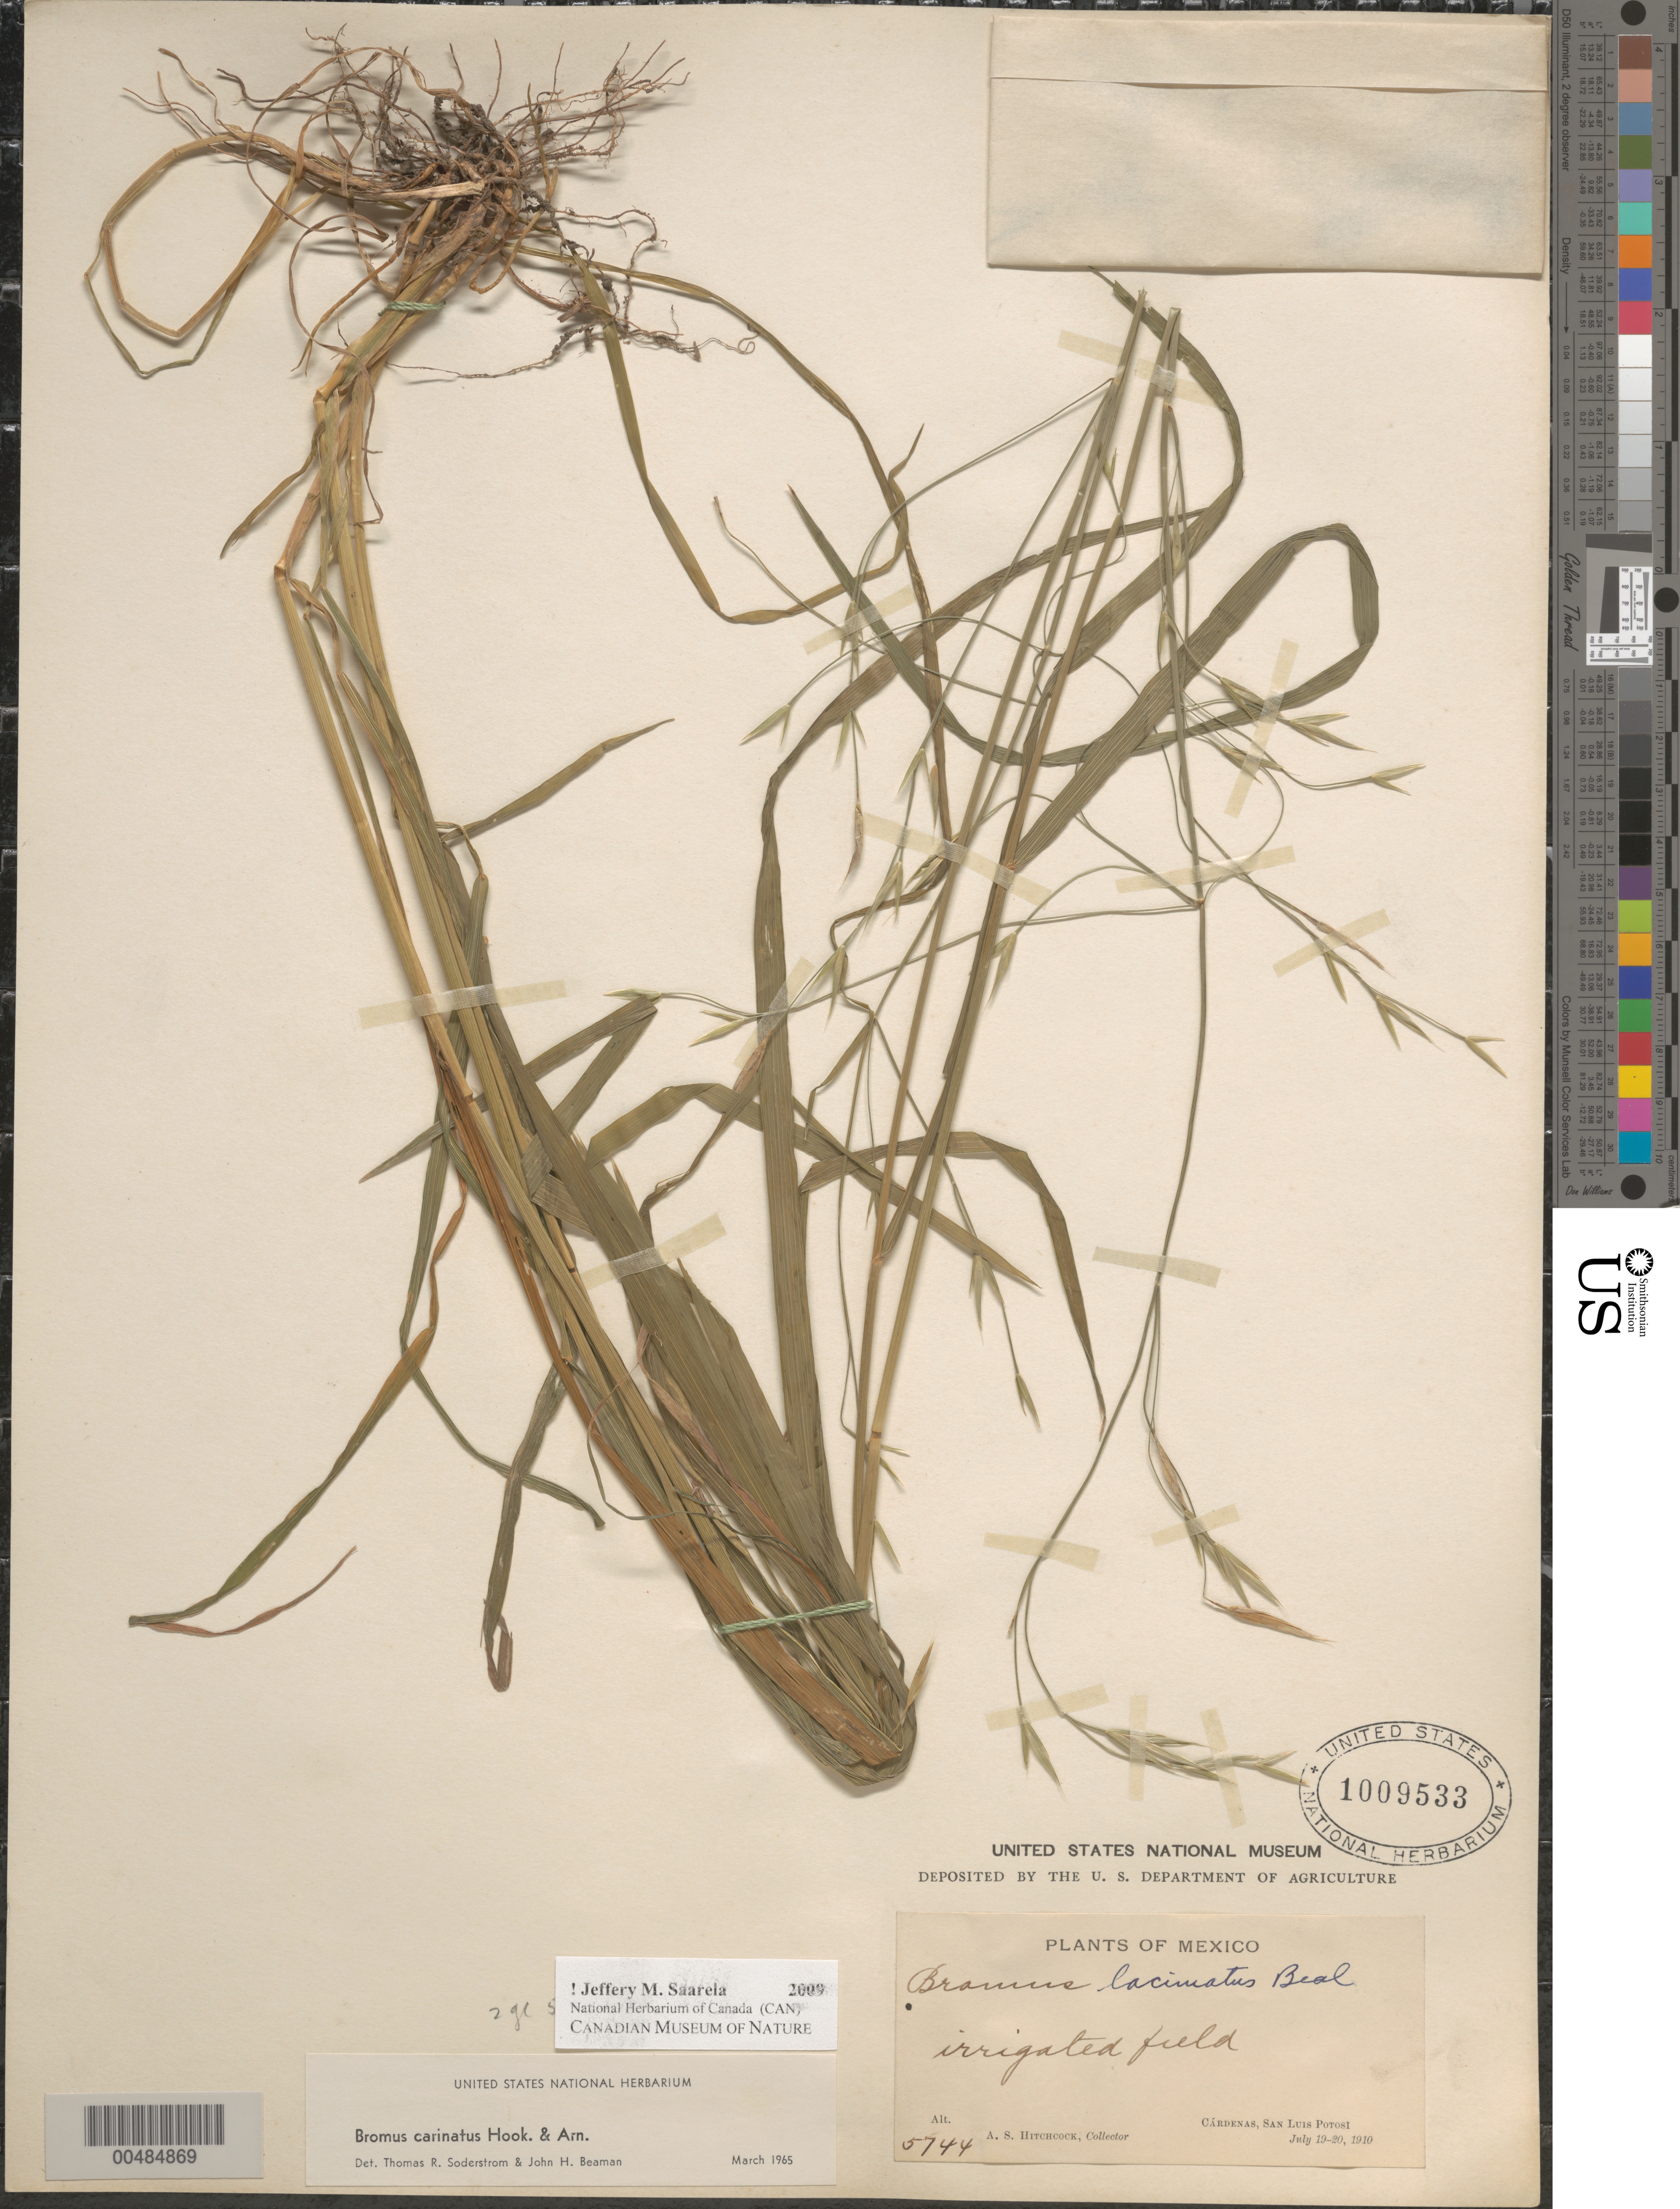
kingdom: Plantae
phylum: Tracheophyta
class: Liliopsida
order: Poales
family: Poaceae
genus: Bromus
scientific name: Bromus carinatus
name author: Hook. & Arn.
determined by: Soderstrom, T. R.; Beaman, J. H.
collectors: A. S. Hitchcock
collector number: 5744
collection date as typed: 19 Jul 1910 to 20 Jul 1910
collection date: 1910-07-19/1910-07-20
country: Mexico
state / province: San Luis Potosi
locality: C rdenas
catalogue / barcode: US 1009533